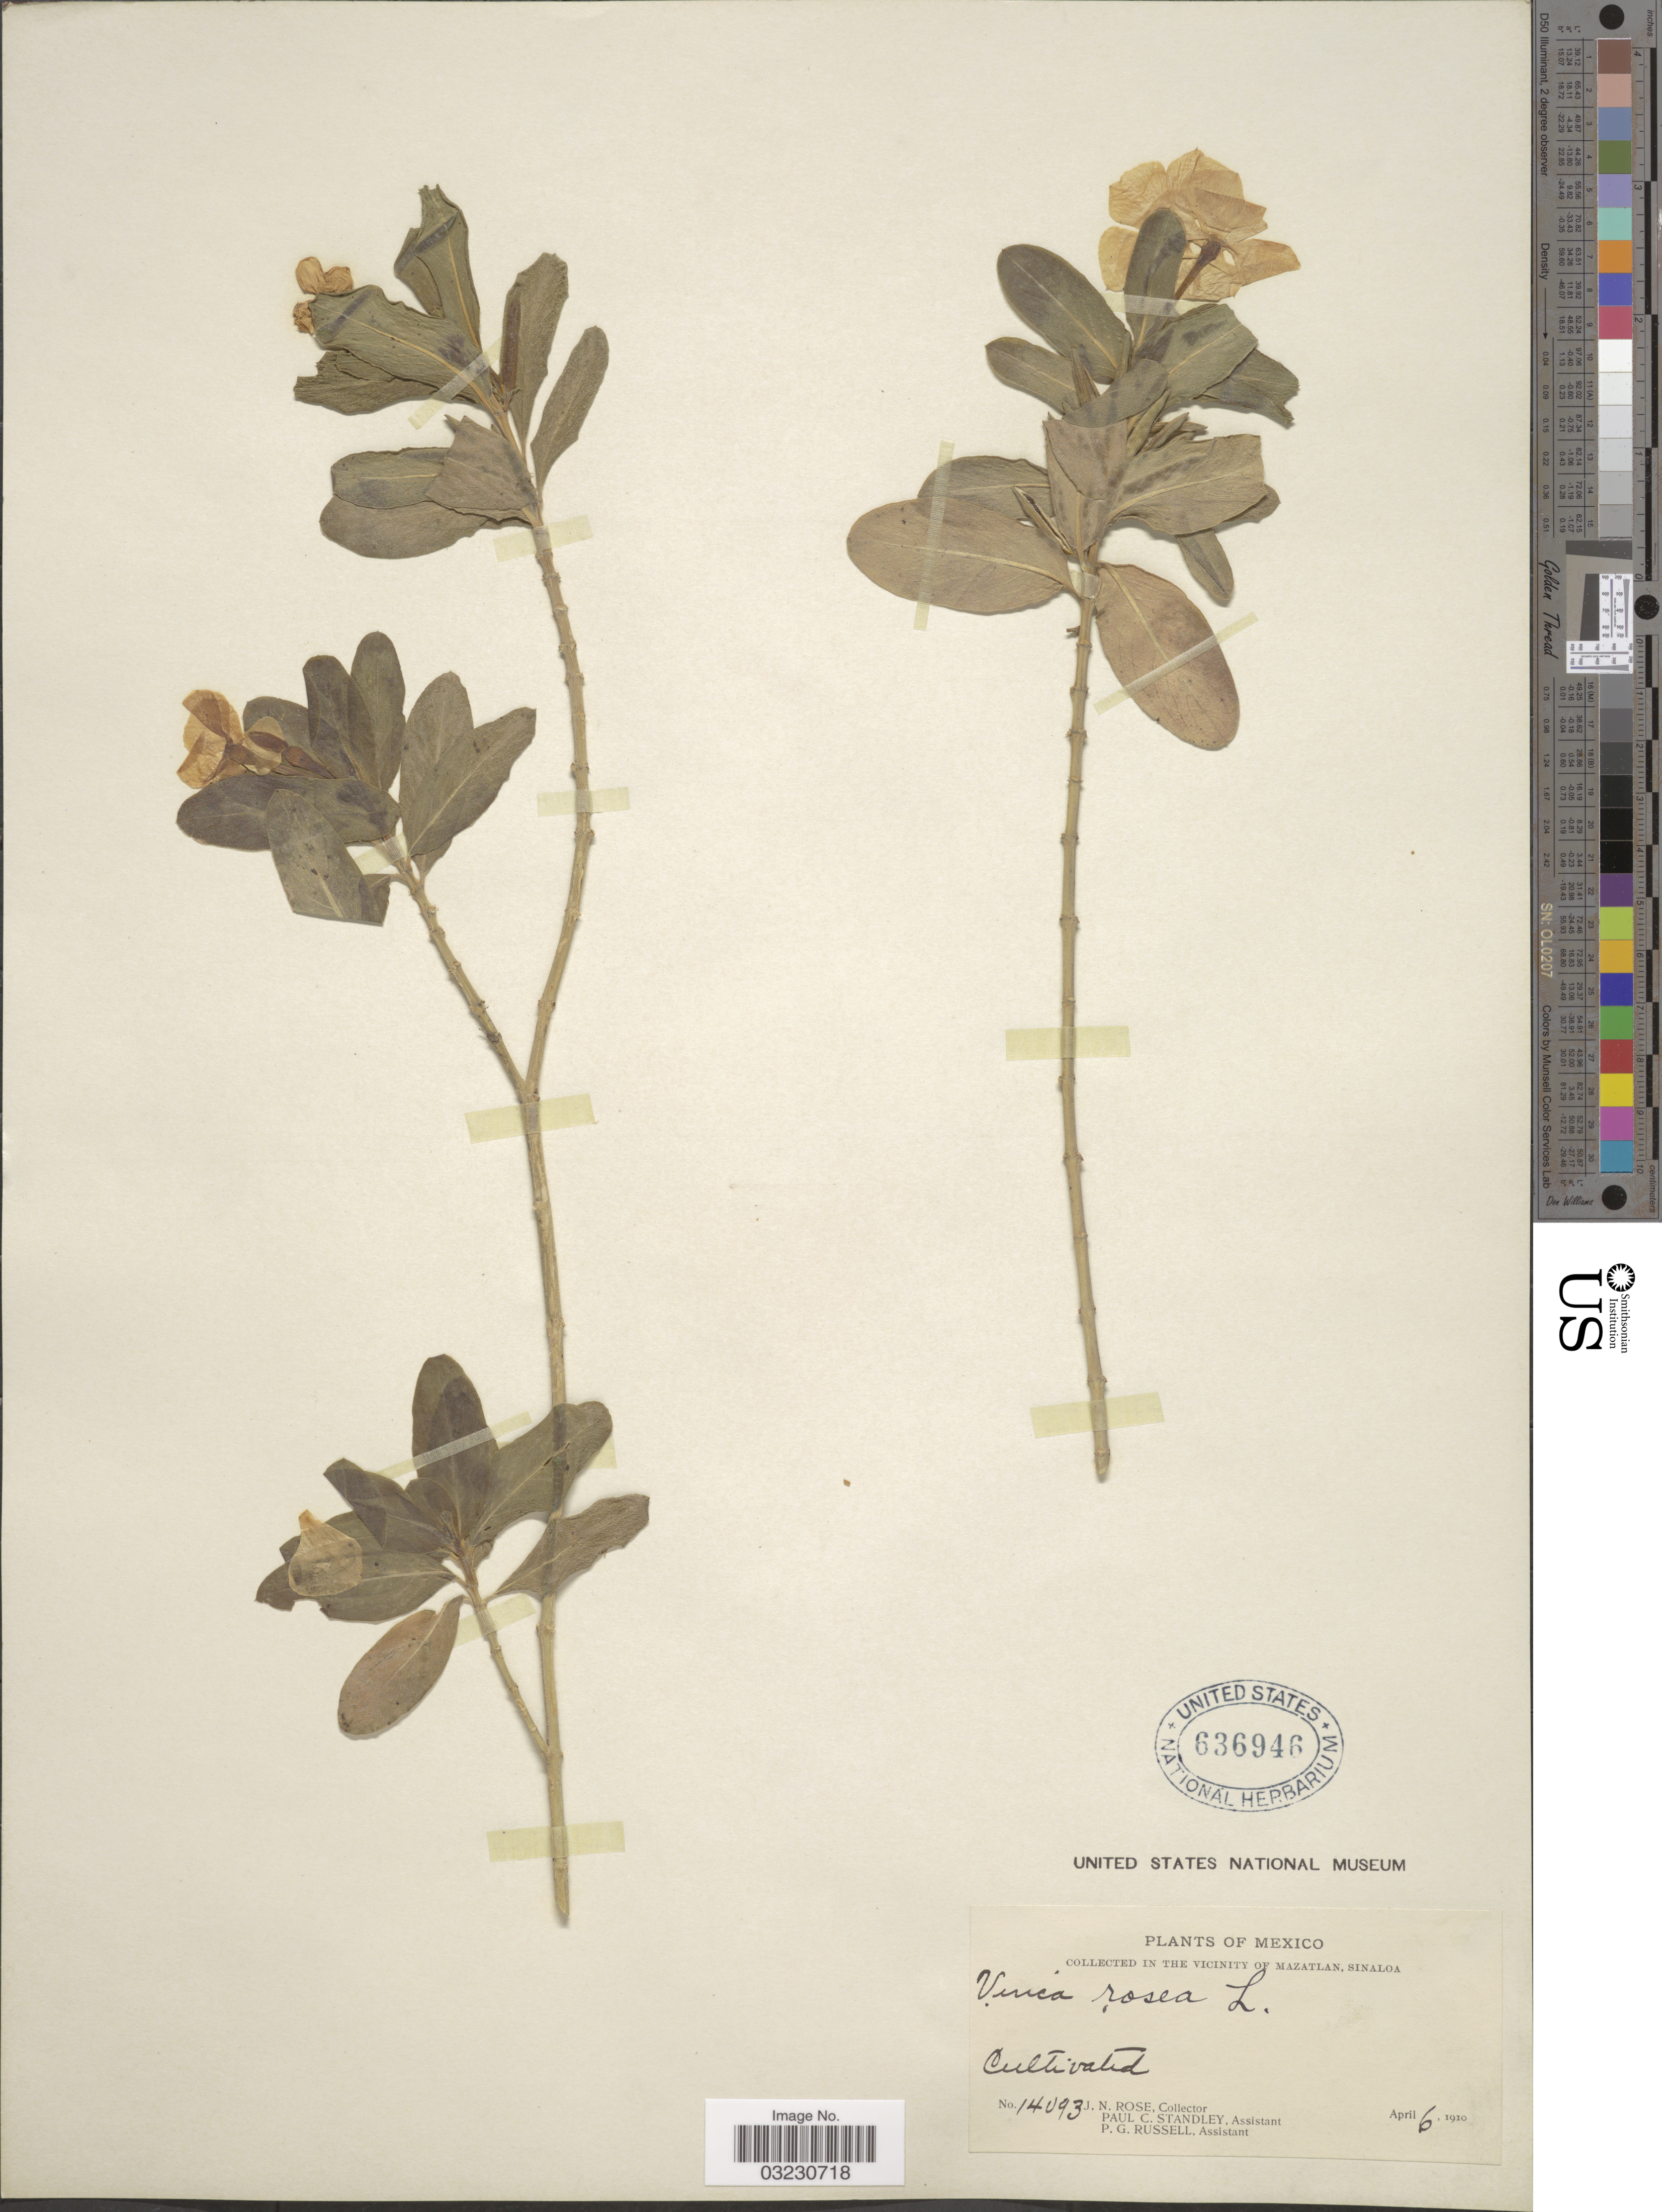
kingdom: Plantae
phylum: Tracheophyta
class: Magnoliopsida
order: Gentianales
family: Apocynaceae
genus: Catharanthus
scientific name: Catharanthus roseus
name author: (L.) G. Don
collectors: J. N. Rose, P. C. Standley & P. G. Russell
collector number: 14093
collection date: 1910-04-06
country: Mexico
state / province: Sinaloa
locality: In the vicinity of Mazatlan.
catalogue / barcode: US 636946